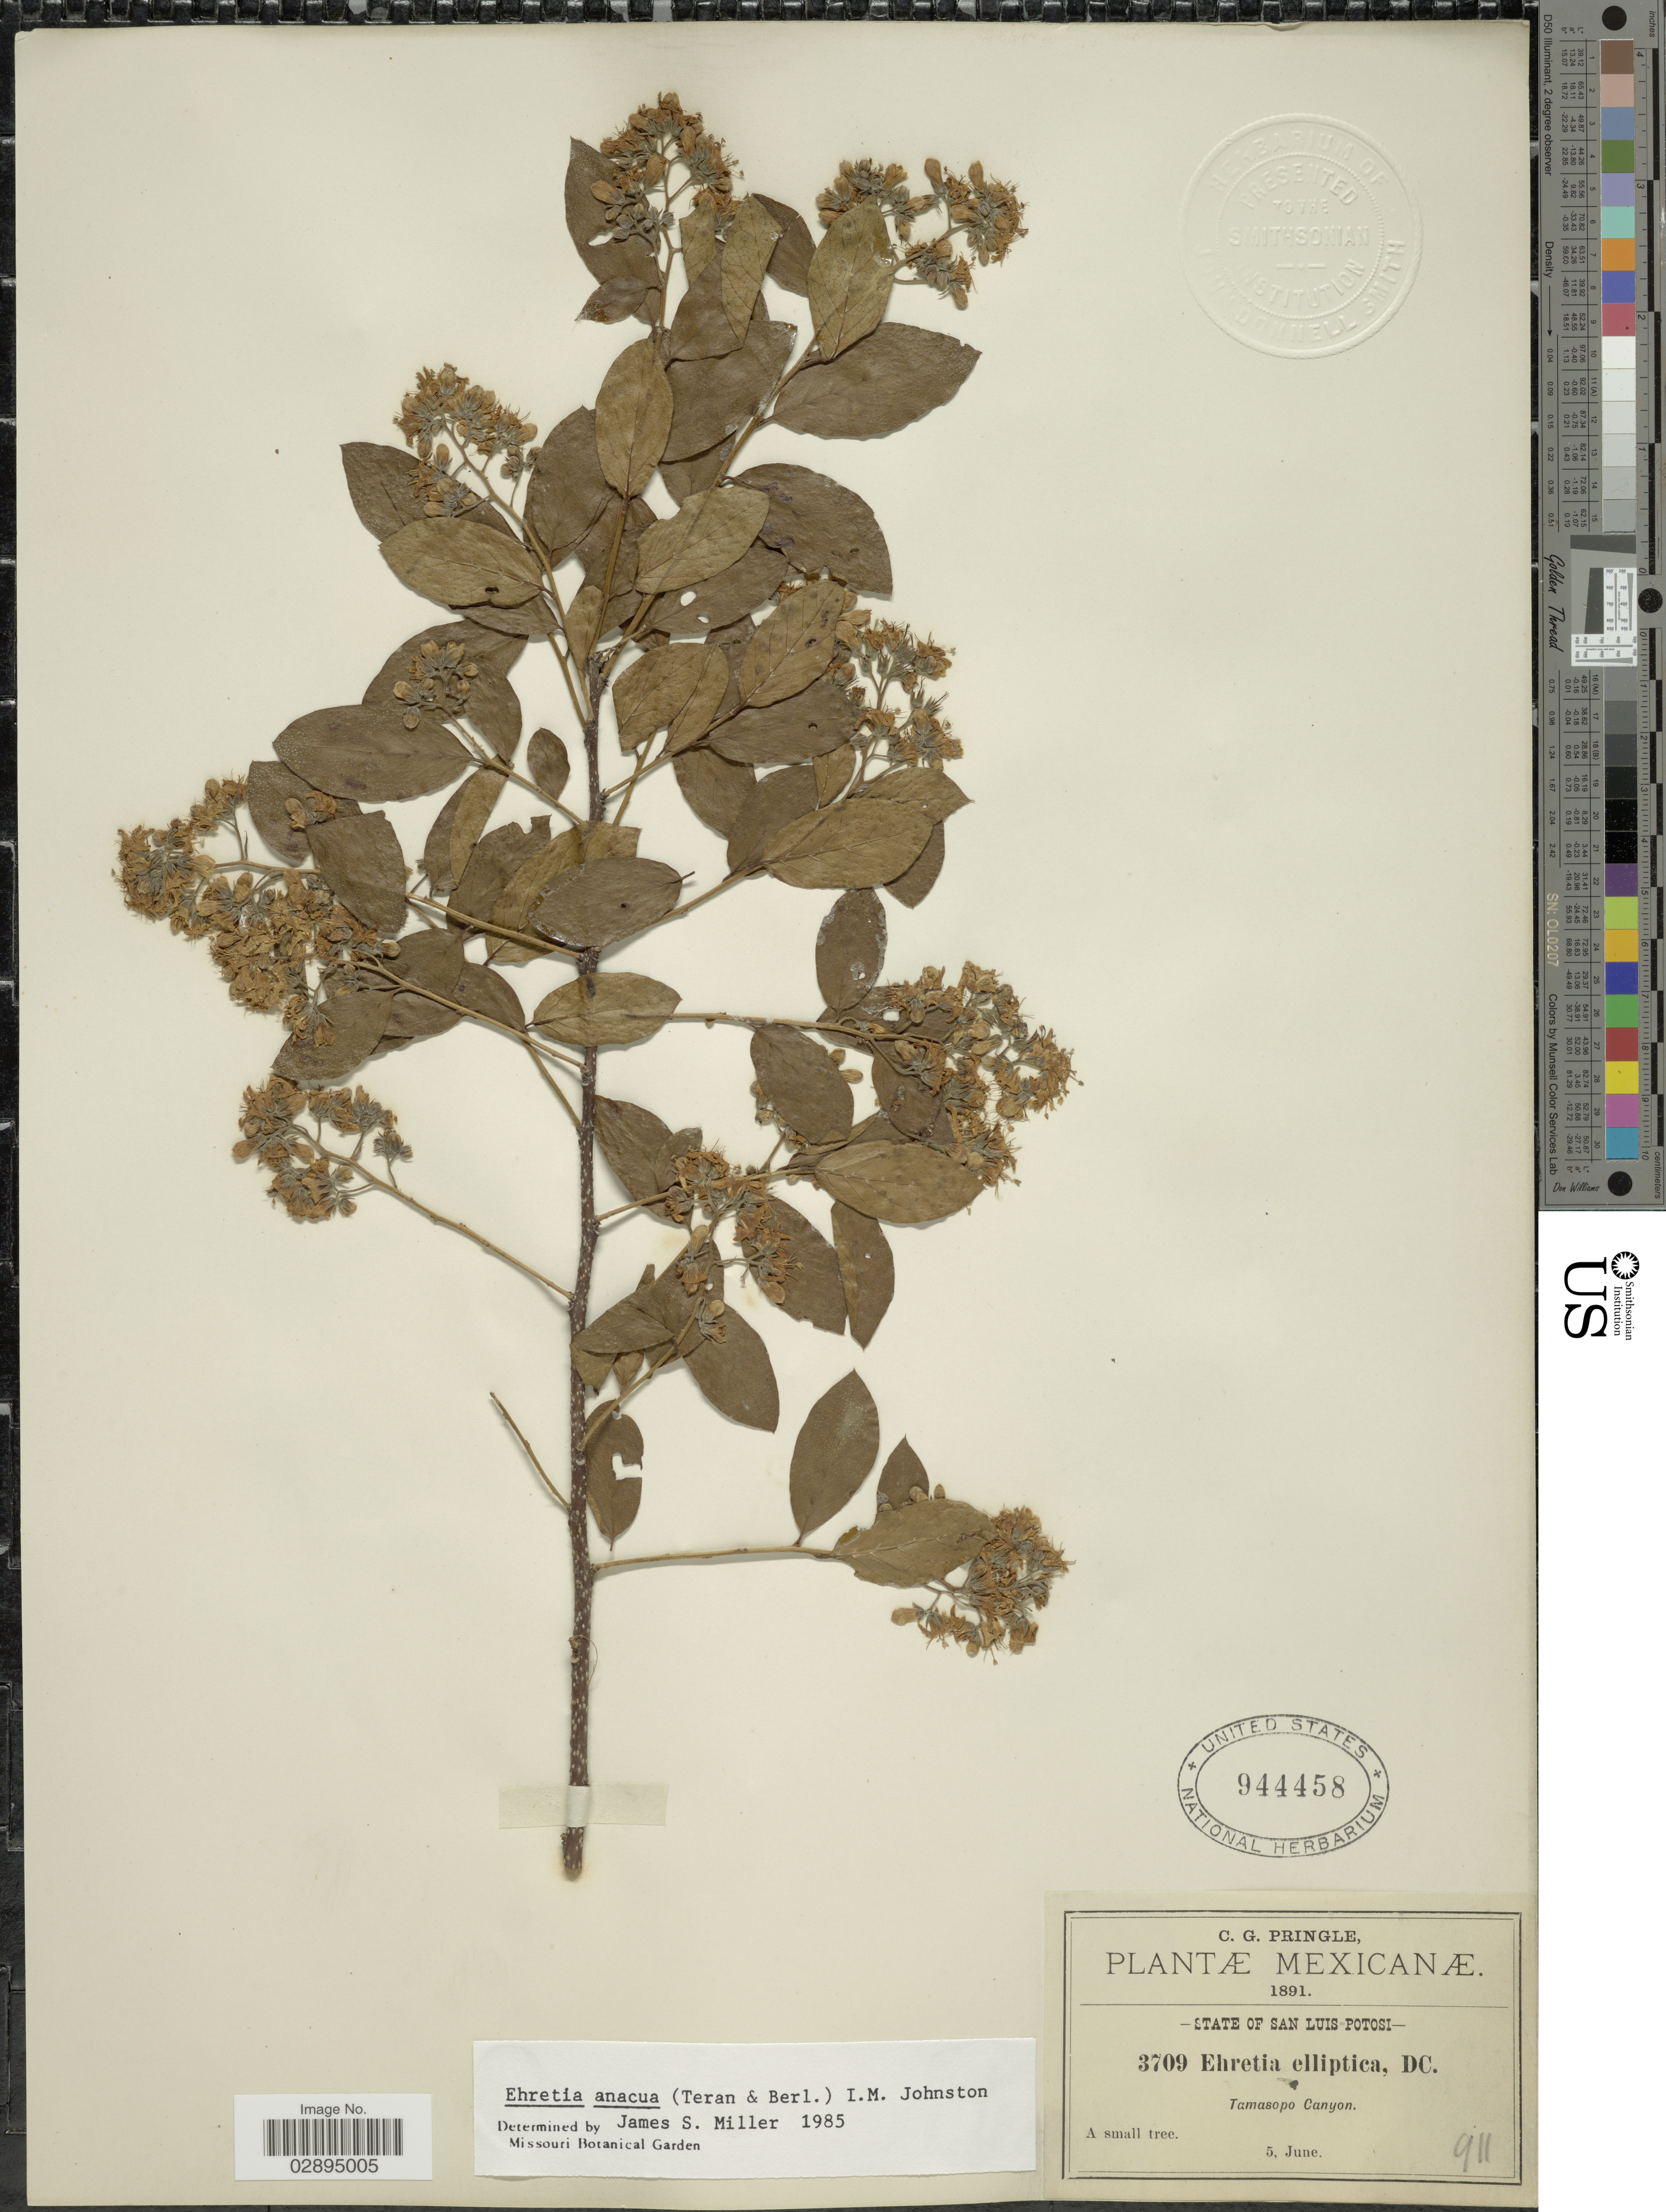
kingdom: Plantae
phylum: Tracheophyta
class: Magnoliopsida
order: Boraginales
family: Ehretiaceae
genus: Ehretia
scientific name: Ehretia anacua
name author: (Terán & Berland.) I.M. Johnst.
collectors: C. G. Pringle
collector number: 3709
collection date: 1891-06-05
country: Mexico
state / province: San Luis Potosí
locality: Tamasopo Canyon.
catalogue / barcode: US 944458